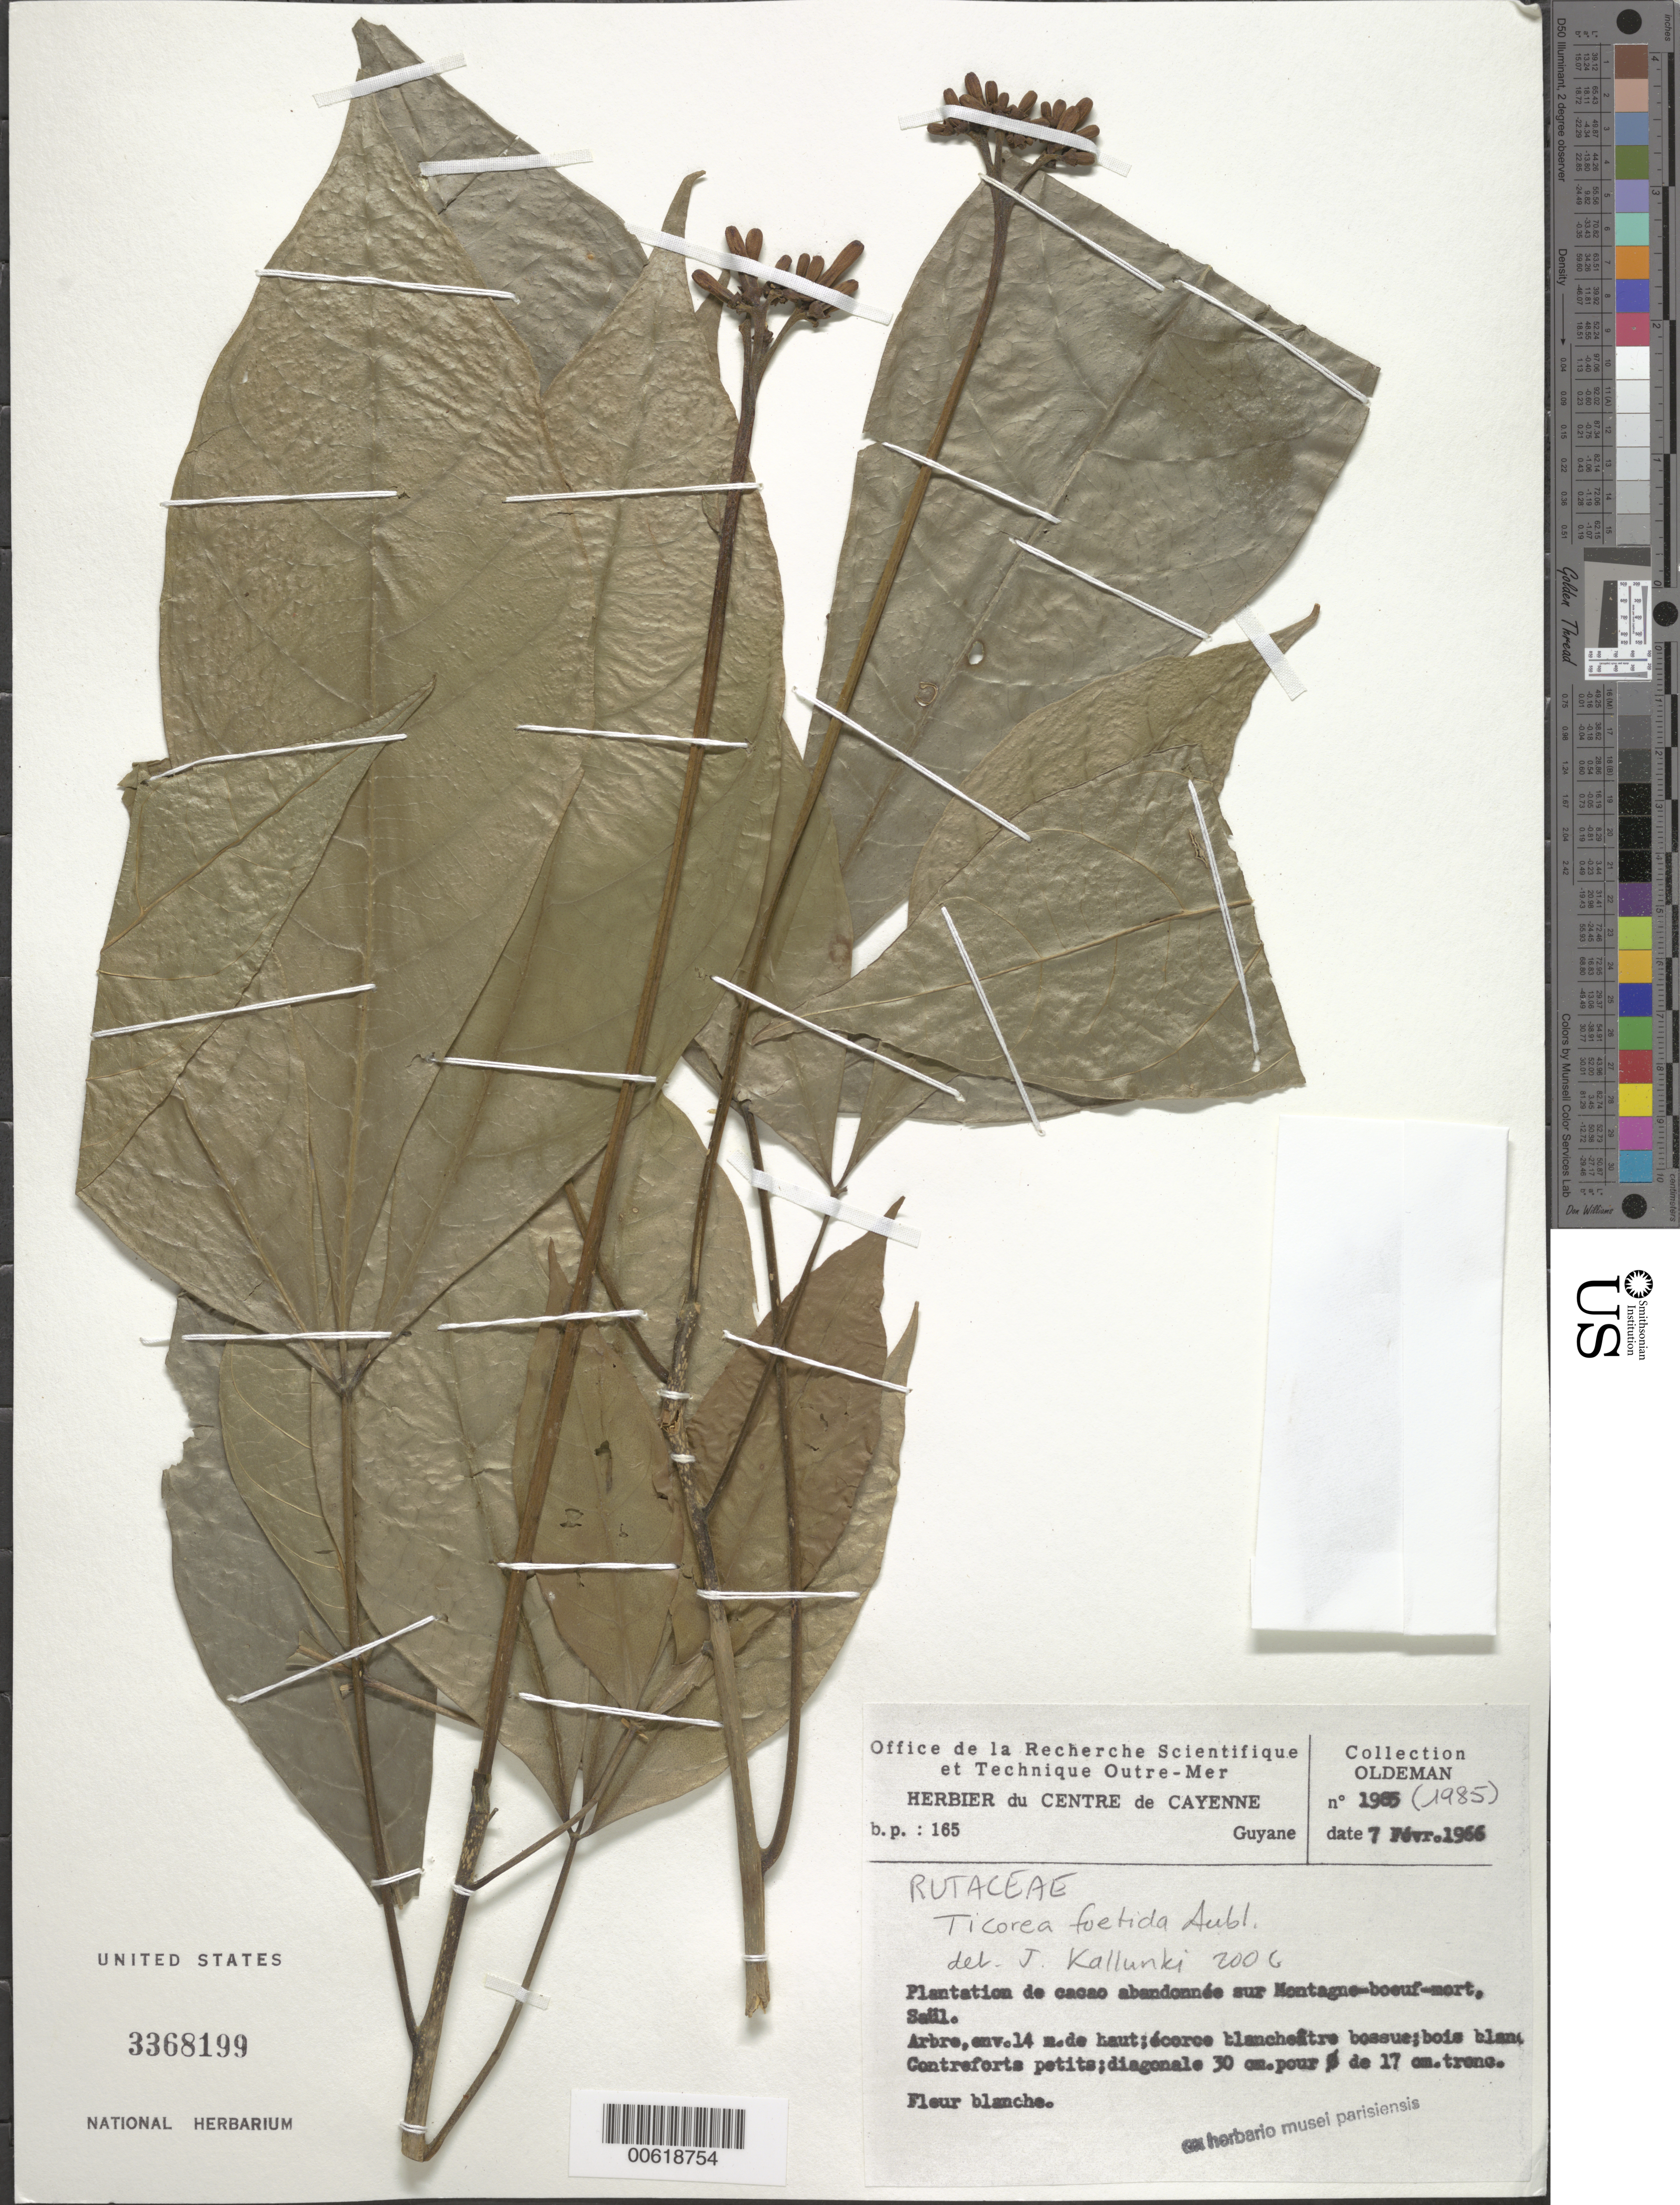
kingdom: Plantae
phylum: Tracheophyta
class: Magnoliopsida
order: Sapindales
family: Rutaceae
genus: Ticorea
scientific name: Ticorea foetida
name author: Aubl.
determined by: Kallunki, Jacquelyn A.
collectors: R. Oldeman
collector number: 1985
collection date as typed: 7-Feb-66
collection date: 1966-02-07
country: French Guiana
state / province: Saint-Laurent-du-Maroni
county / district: Saül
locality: Montagne Boeuf Mort, Saül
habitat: Plantation de cacao abandonnée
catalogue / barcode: US 3368199